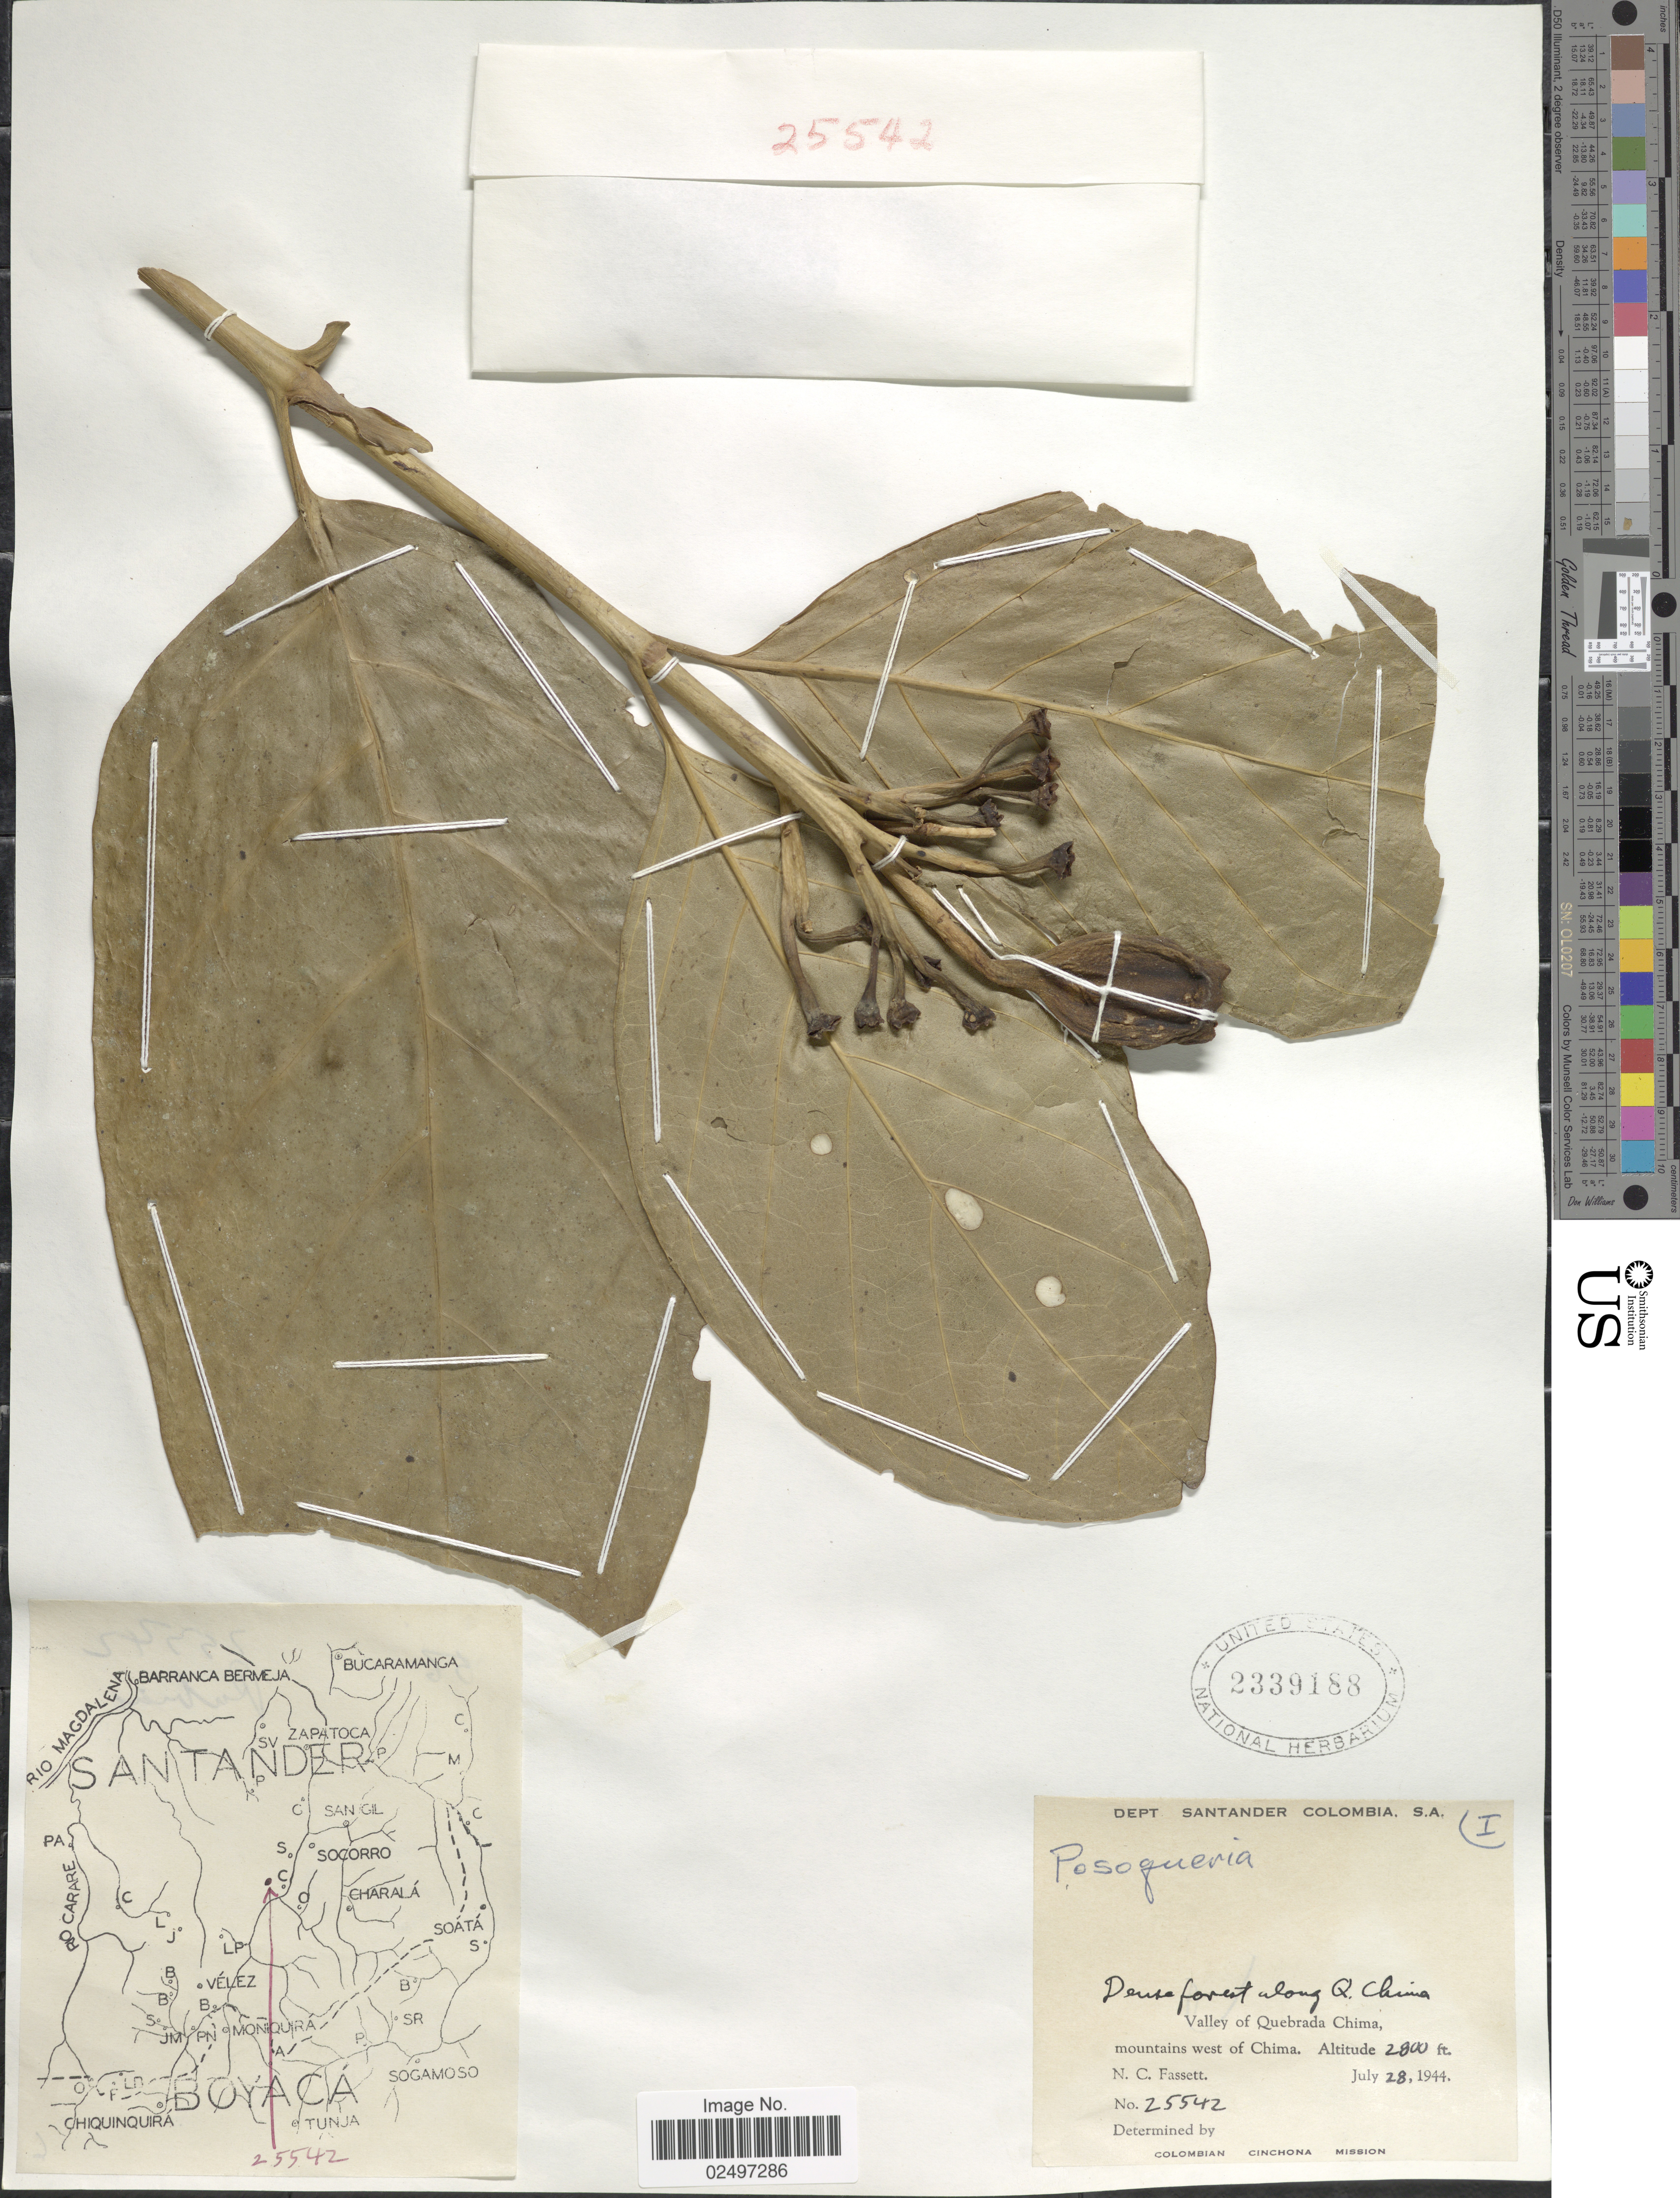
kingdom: Plantae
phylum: Tracheophyta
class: Magnoliopsida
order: Gentianales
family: Rubiaceae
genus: Posoqueria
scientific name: Posoqueria sp.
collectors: N. C. Fassett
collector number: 25542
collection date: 1944-07-28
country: Colombia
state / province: Santander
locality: Valley of Quebrada Chima, mountains west of Chima, Dept. Santander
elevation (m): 853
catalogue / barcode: US 2339188